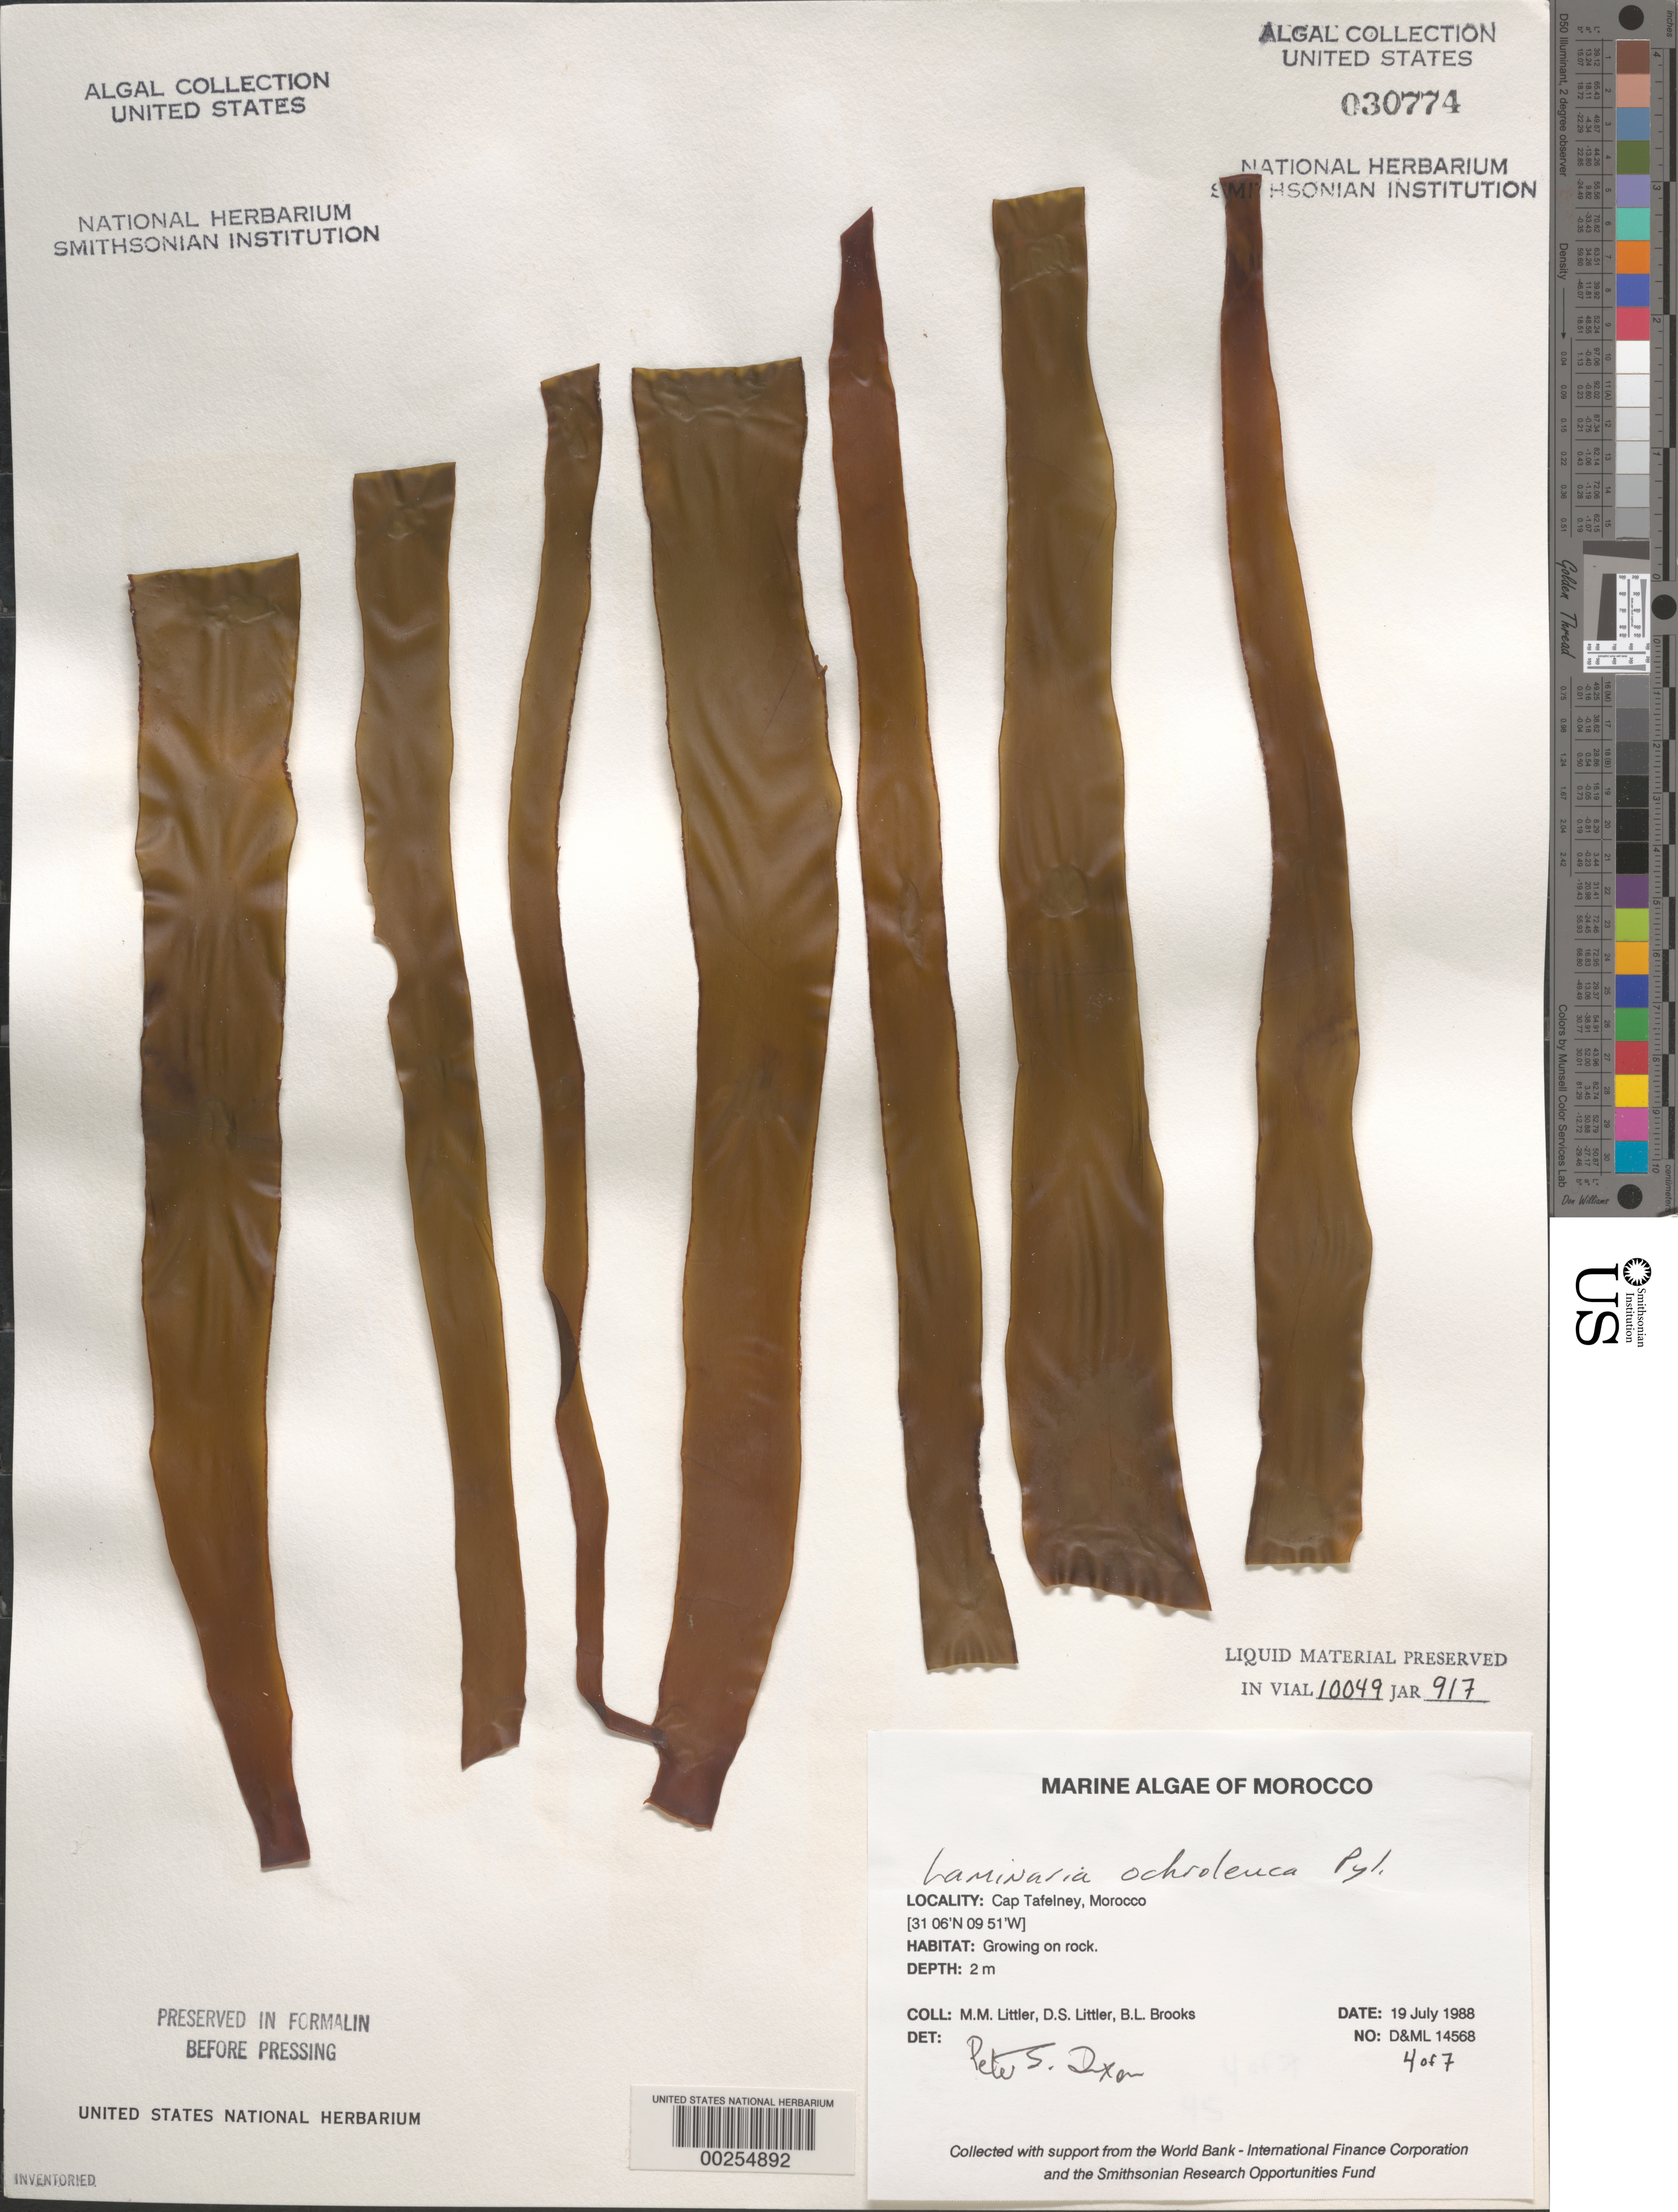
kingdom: Chromista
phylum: Ochrophyta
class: Phaeophyceae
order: Laminariales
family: Laminariaceae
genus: Laminaria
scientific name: Laminaria ochroleuca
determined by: Dixon, P. S.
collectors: M. M. Littler, D. S. Littler & B. Brooks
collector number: D&ML 14568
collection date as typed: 19 Jul 1988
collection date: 1988-07-19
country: Morocco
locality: Cap Tafelney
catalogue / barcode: US 30774